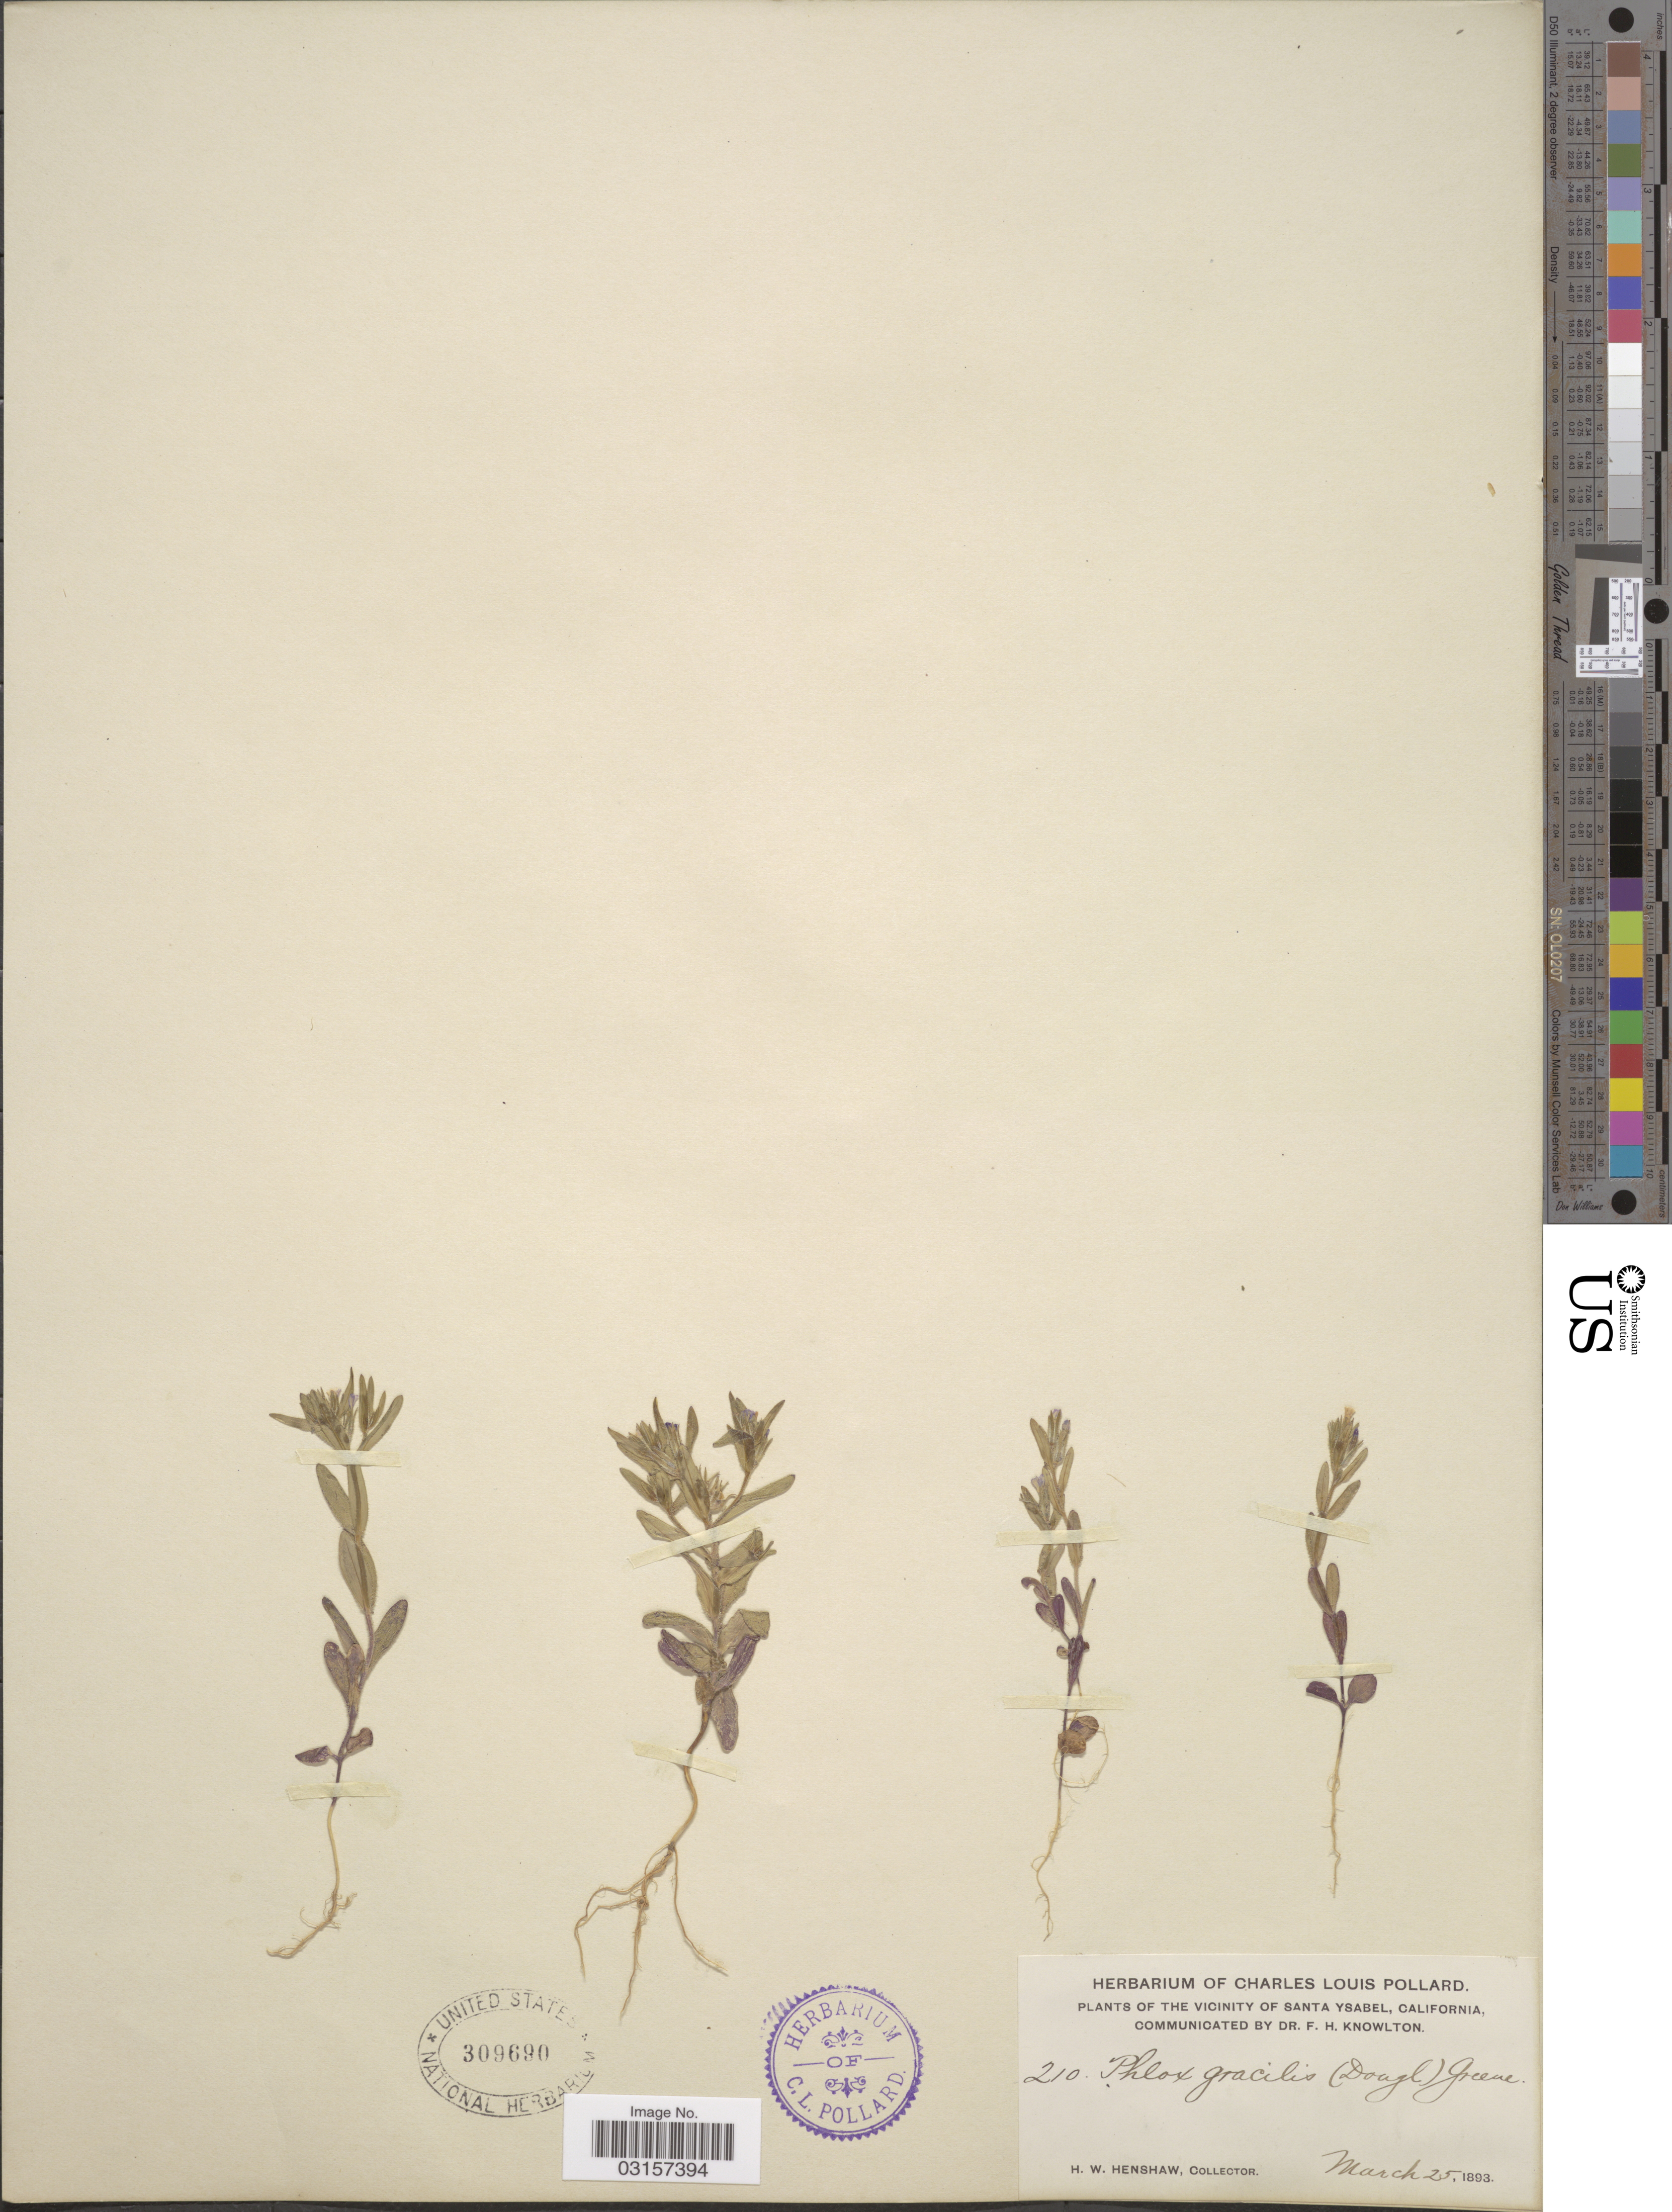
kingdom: Plantae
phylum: Tracheophyta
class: Magnoliopsida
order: Ericales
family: Polemoniaceae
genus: Microsteris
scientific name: Microsteris gracilis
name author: (Hook.) Greene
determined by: (US) Smithsonian Institution - National Museum of Natural History - Department of Botany (UNITED STATES)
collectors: H. Henshaw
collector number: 210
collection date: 1893-03-25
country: United States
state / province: California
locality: Vicinity of Santa Ysabel.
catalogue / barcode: US 309690